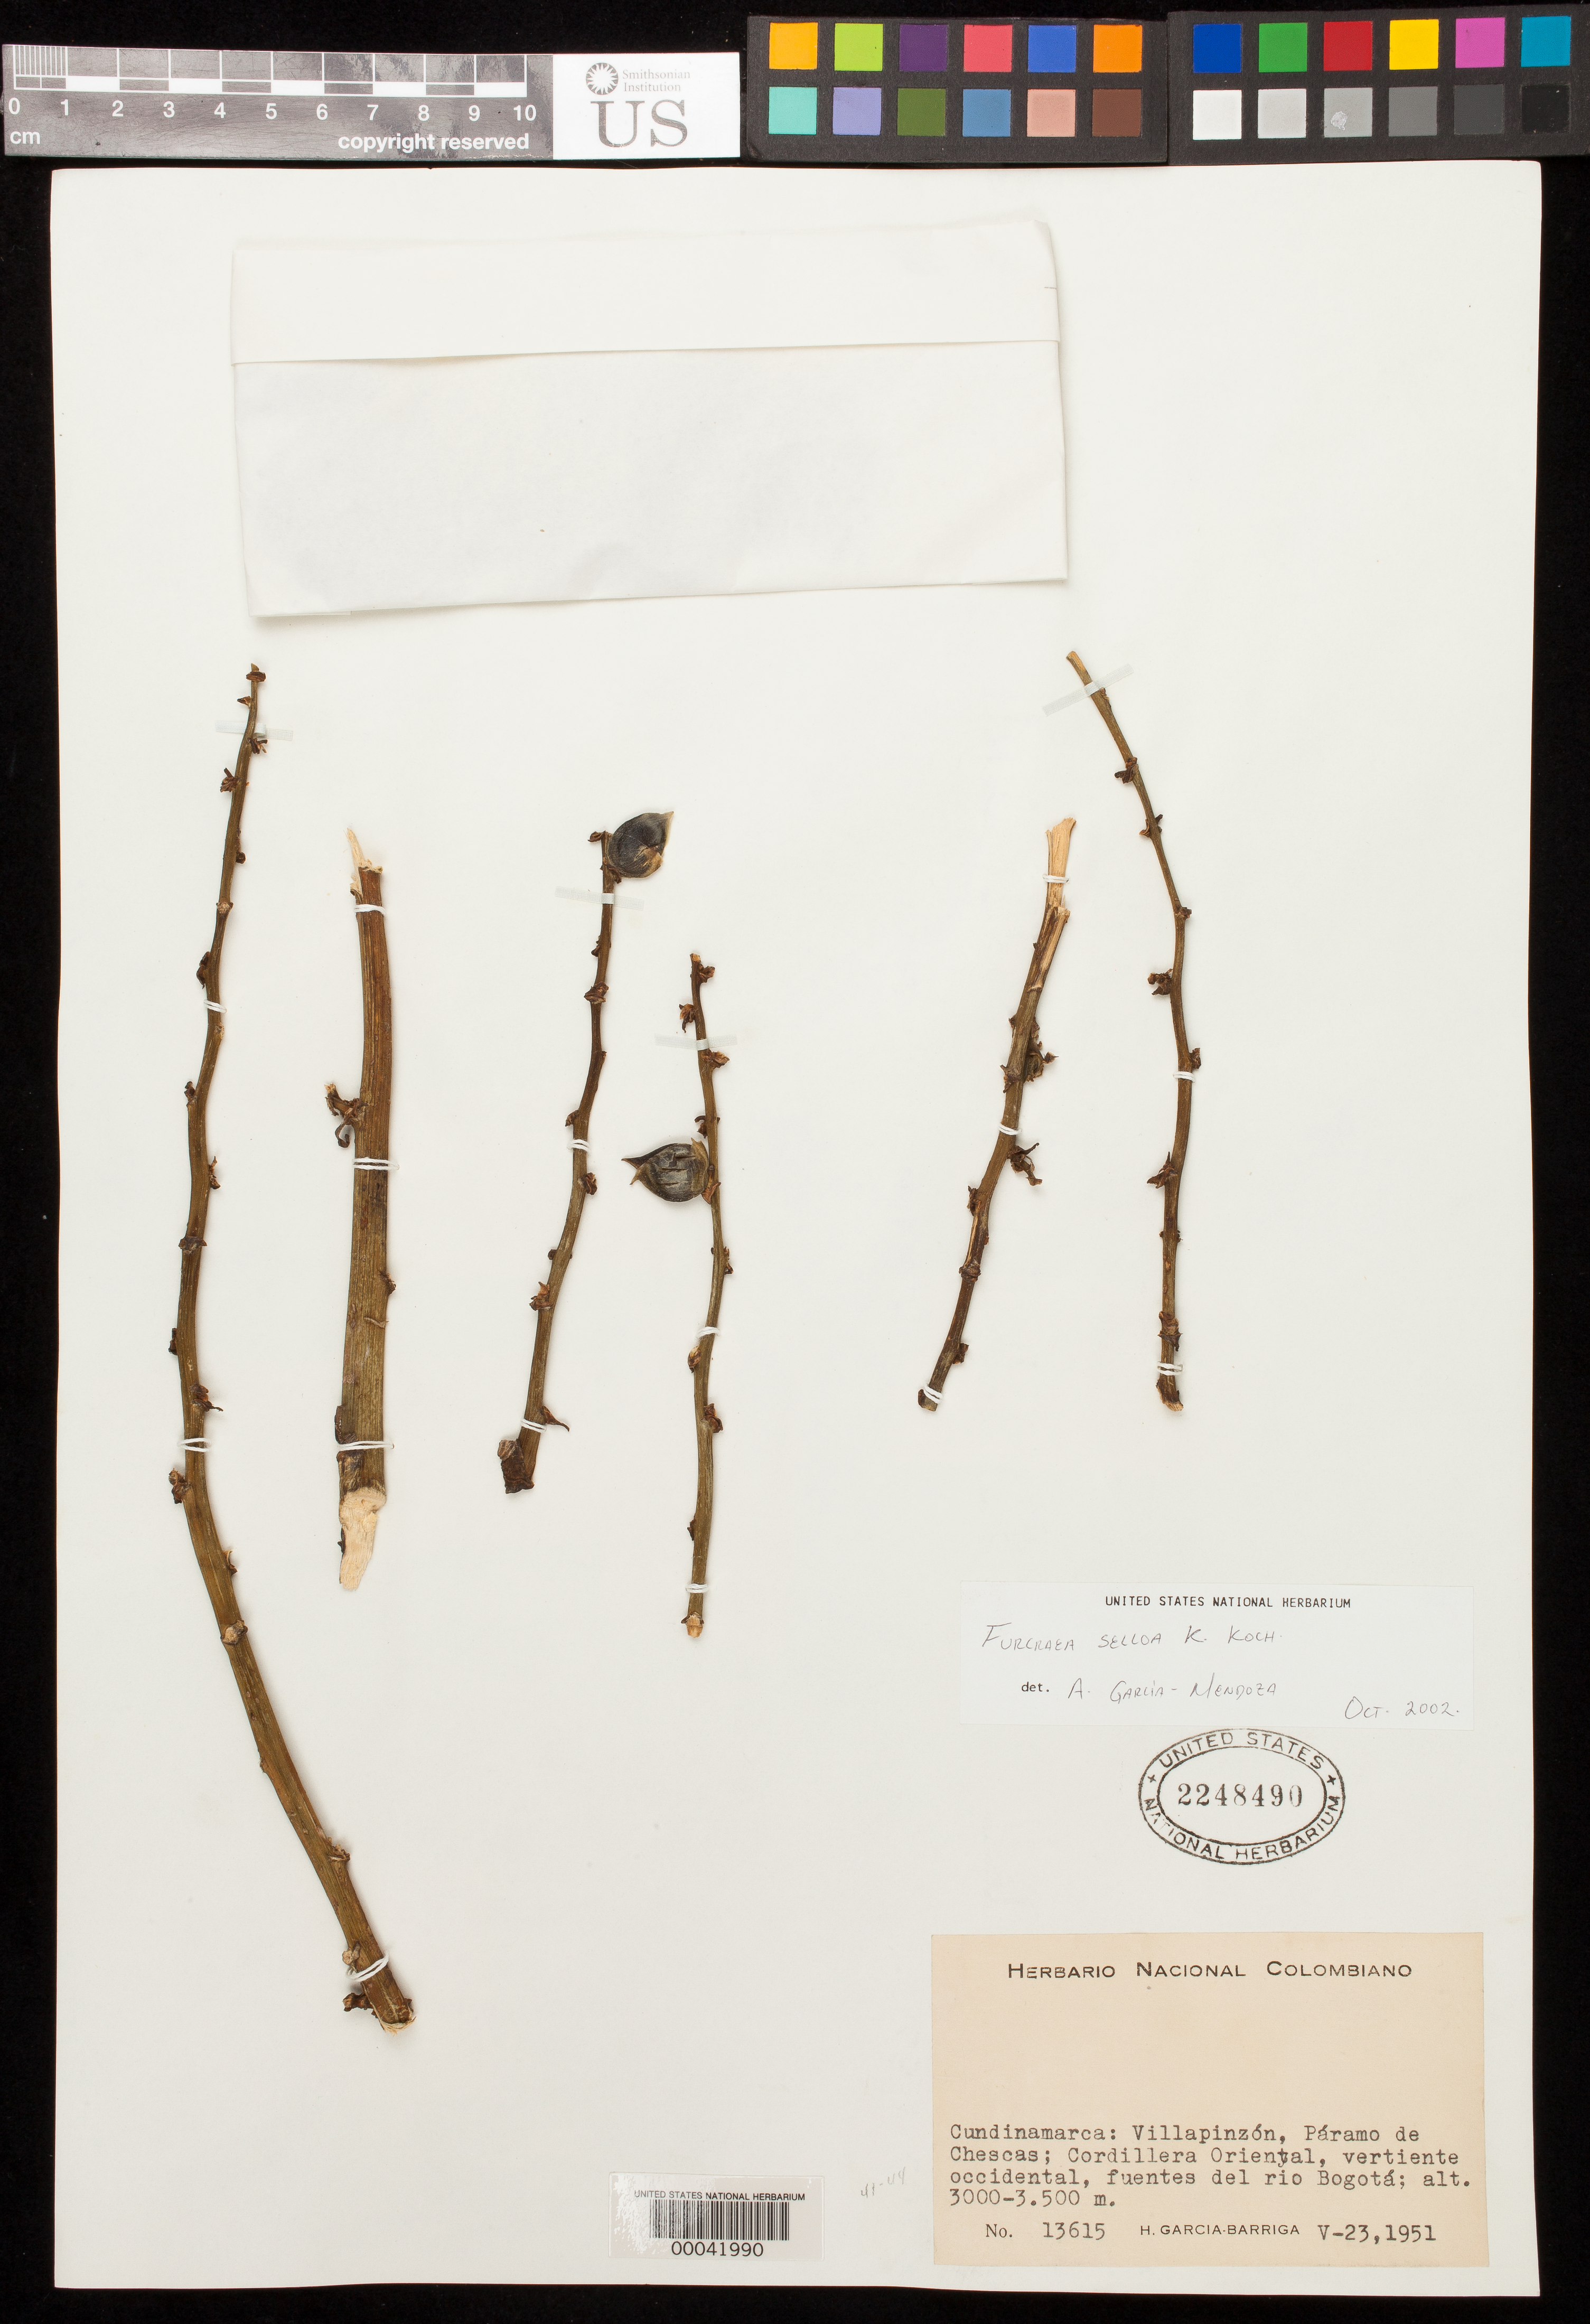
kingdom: Plantae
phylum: Tracheophyta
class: Liliopsida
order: Asparagales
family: Asparagaceae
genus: Furcraea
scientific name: Furcraea selloa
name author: K. Koch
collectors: H. García Barriga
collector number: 13615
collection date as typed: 23 May 1951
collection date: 1951-05-23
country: Colombia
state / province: Cundinamarca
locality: Cordillera Oriental, S slopes, Paramo de Chescas, Villapinzon, fountain of Rio Bogota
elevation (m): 3000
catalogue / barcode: US 2248490